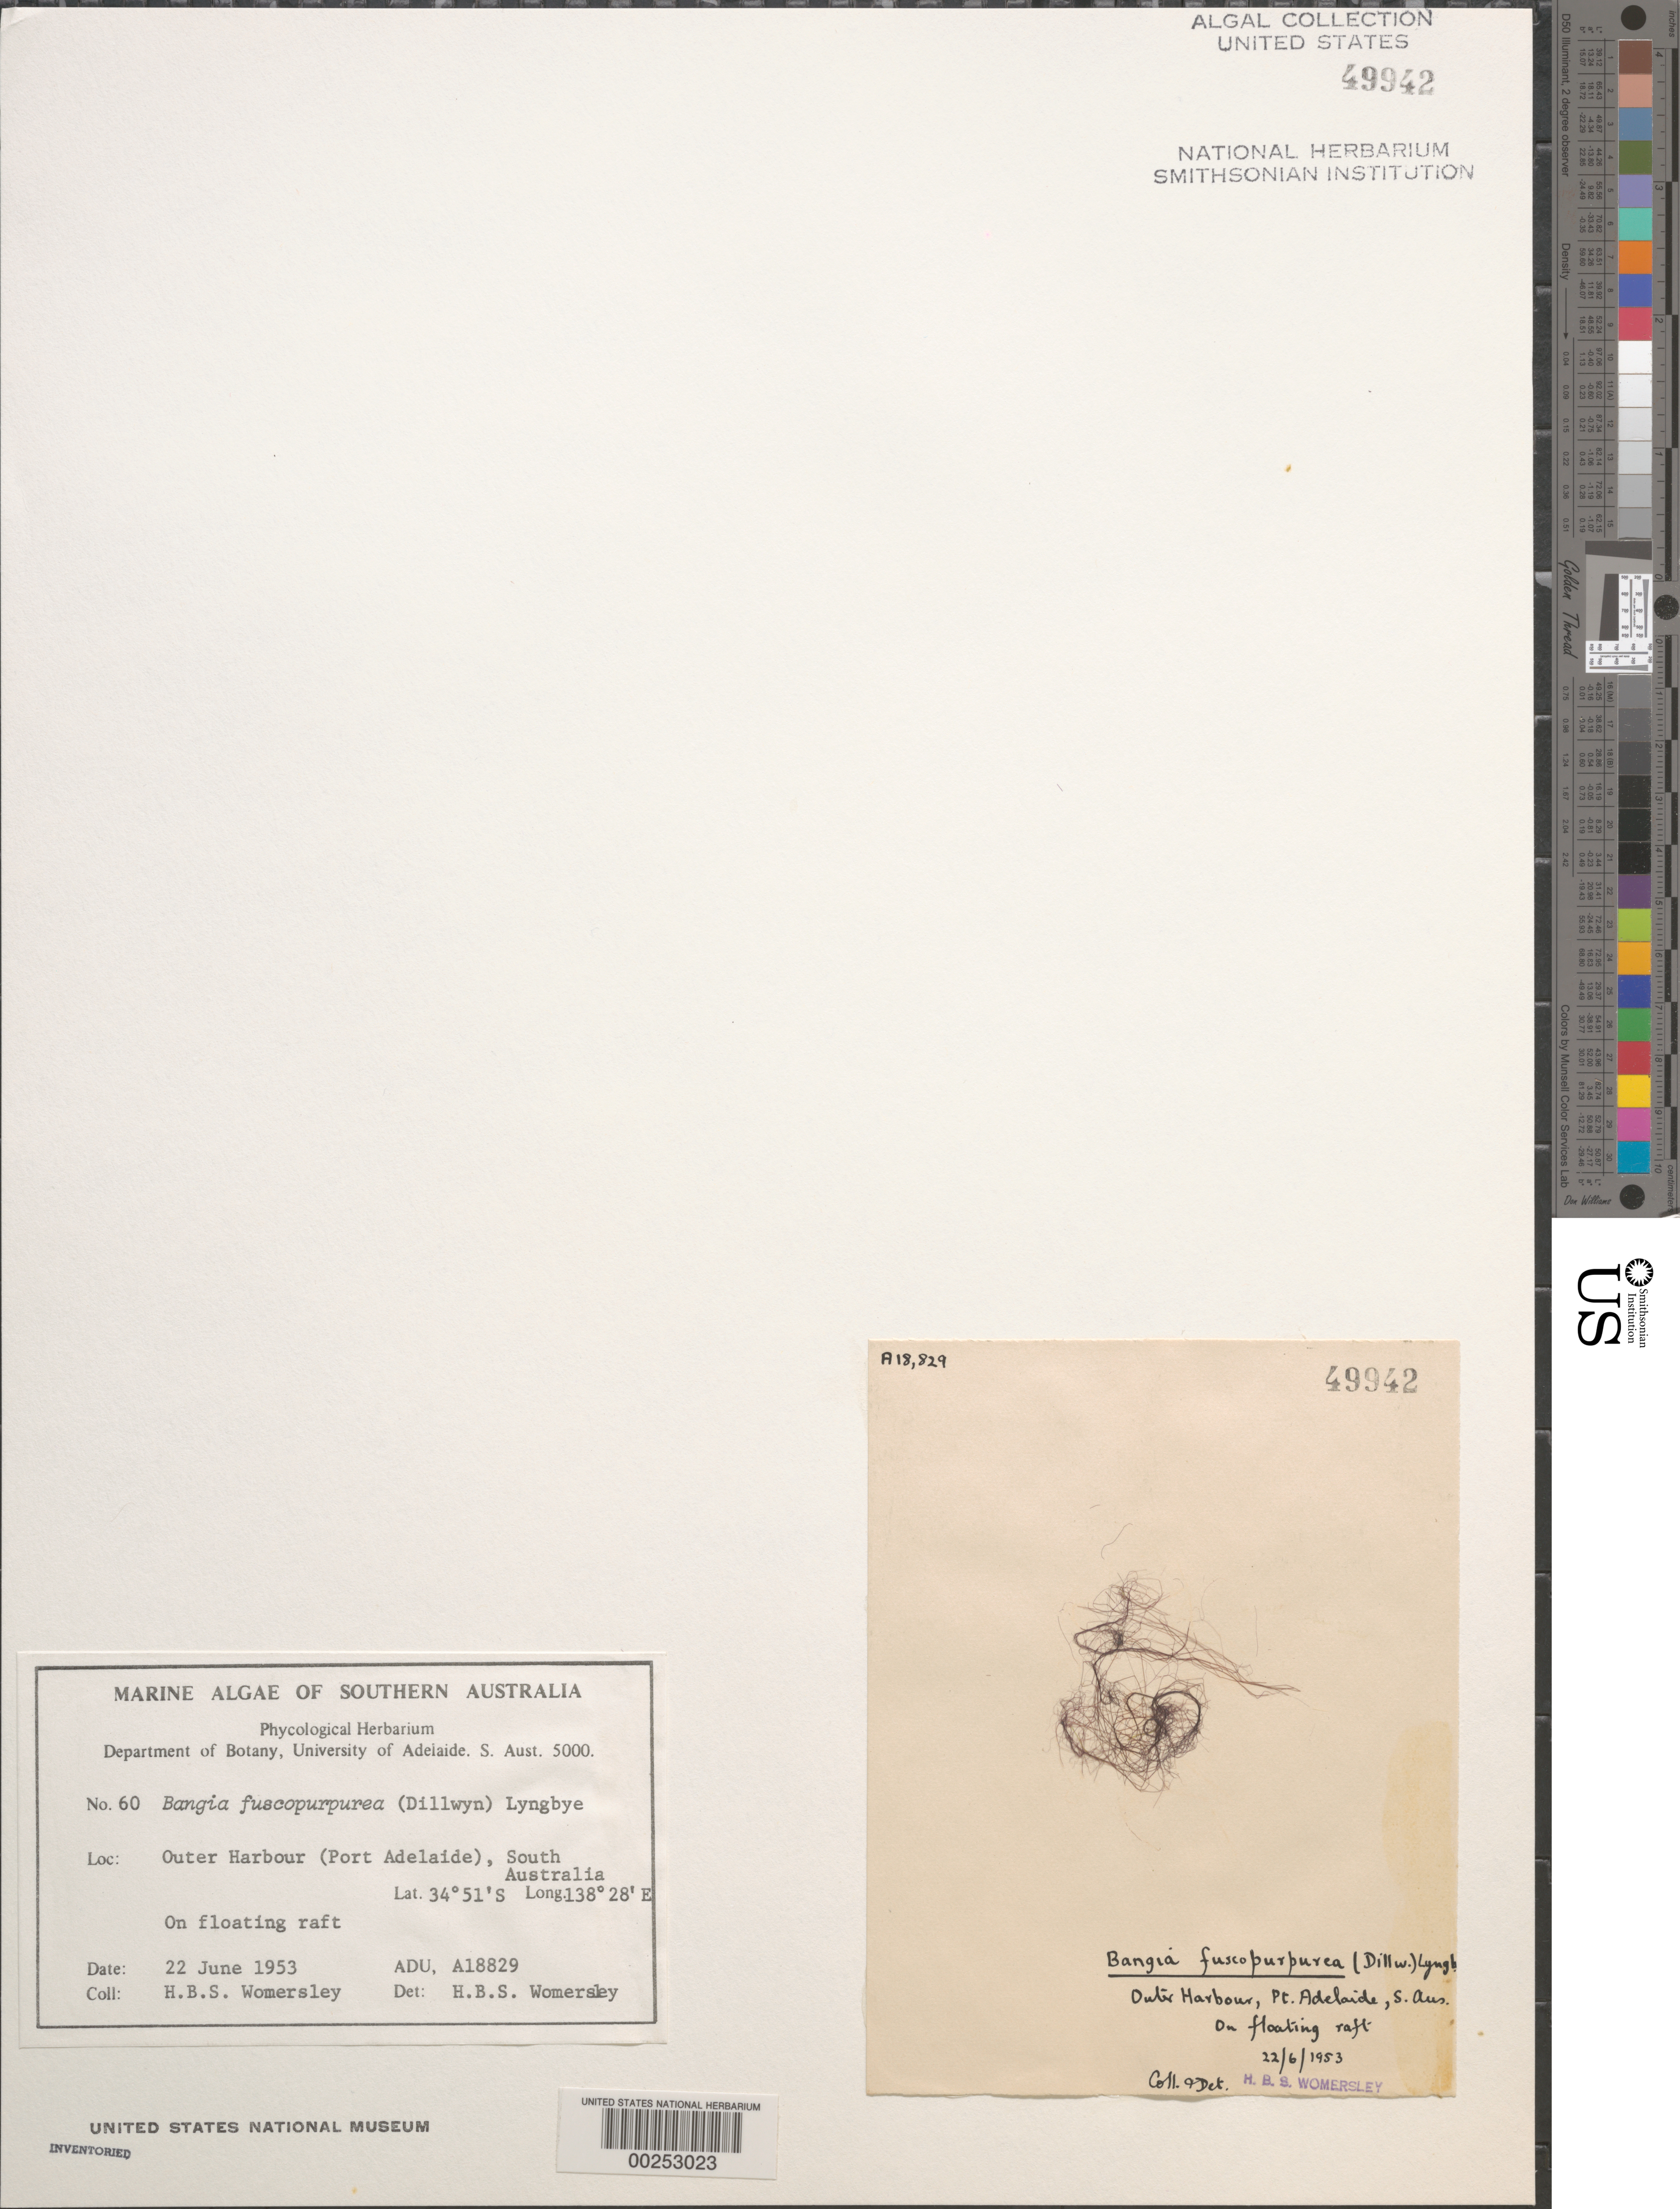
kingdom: Plantae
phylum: Rhodophyta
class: Bangiophyceae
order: Bangiales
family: Bangiaceae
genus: Bangia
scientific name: Bangia fuscopurpurea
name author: (Dillwyn) Lyngb.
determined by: Womersley, H. B. S.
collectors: H. B. S. Womersley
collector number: ADU A18829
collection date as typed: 22 Jun 1953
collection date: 1953-06-22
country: Australia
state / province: South Australia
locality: Port Adelaide, outer harbor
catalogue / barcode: US 49942